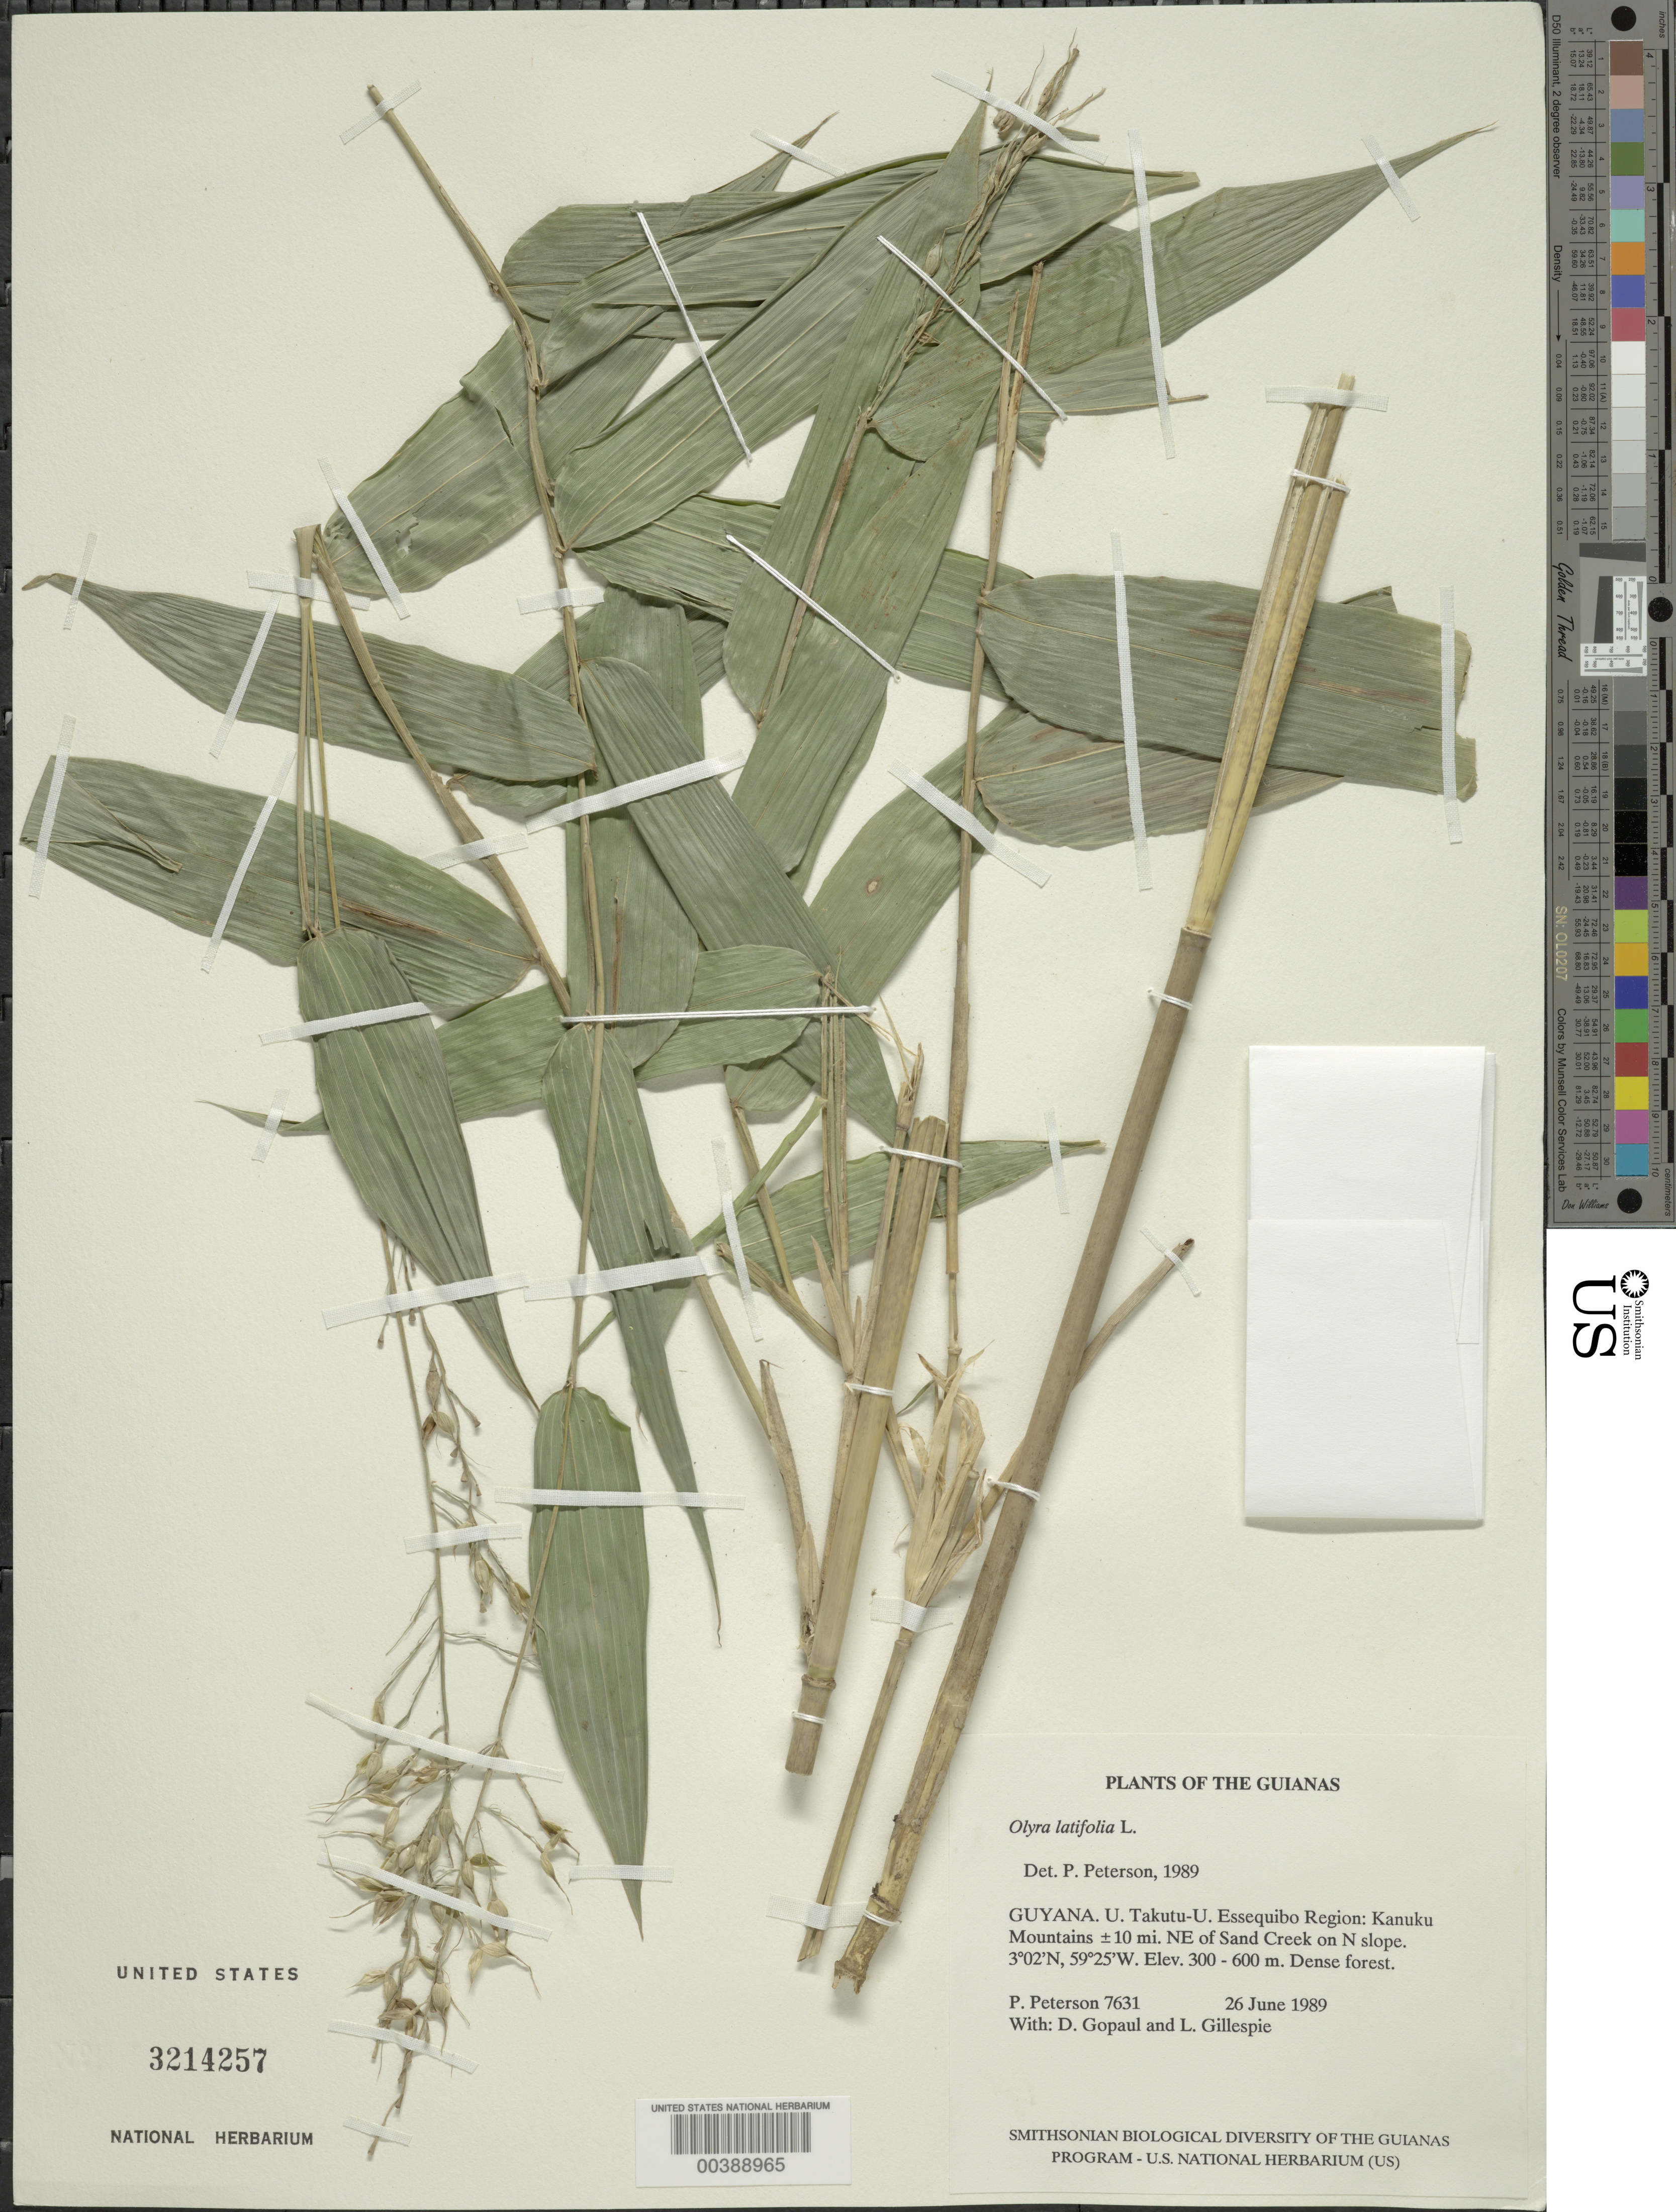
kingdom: Plantae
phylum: Tracheophyta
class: Liliopsida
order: Poales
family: Poaceae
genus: Olyra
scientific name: Olyra latifolia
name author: L.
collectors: P. M. Peterson, D. Gopaul & L. J. Gillespie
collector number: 7631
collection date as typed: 26 Jun 1989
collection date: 1989-06-26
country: Guyana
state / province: U. Takutu-U. Essequibo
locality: Kanuku mountains, 10 mi ne of sand creek on n slope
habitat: Dense forest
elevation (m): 300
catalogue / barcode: US 3214257